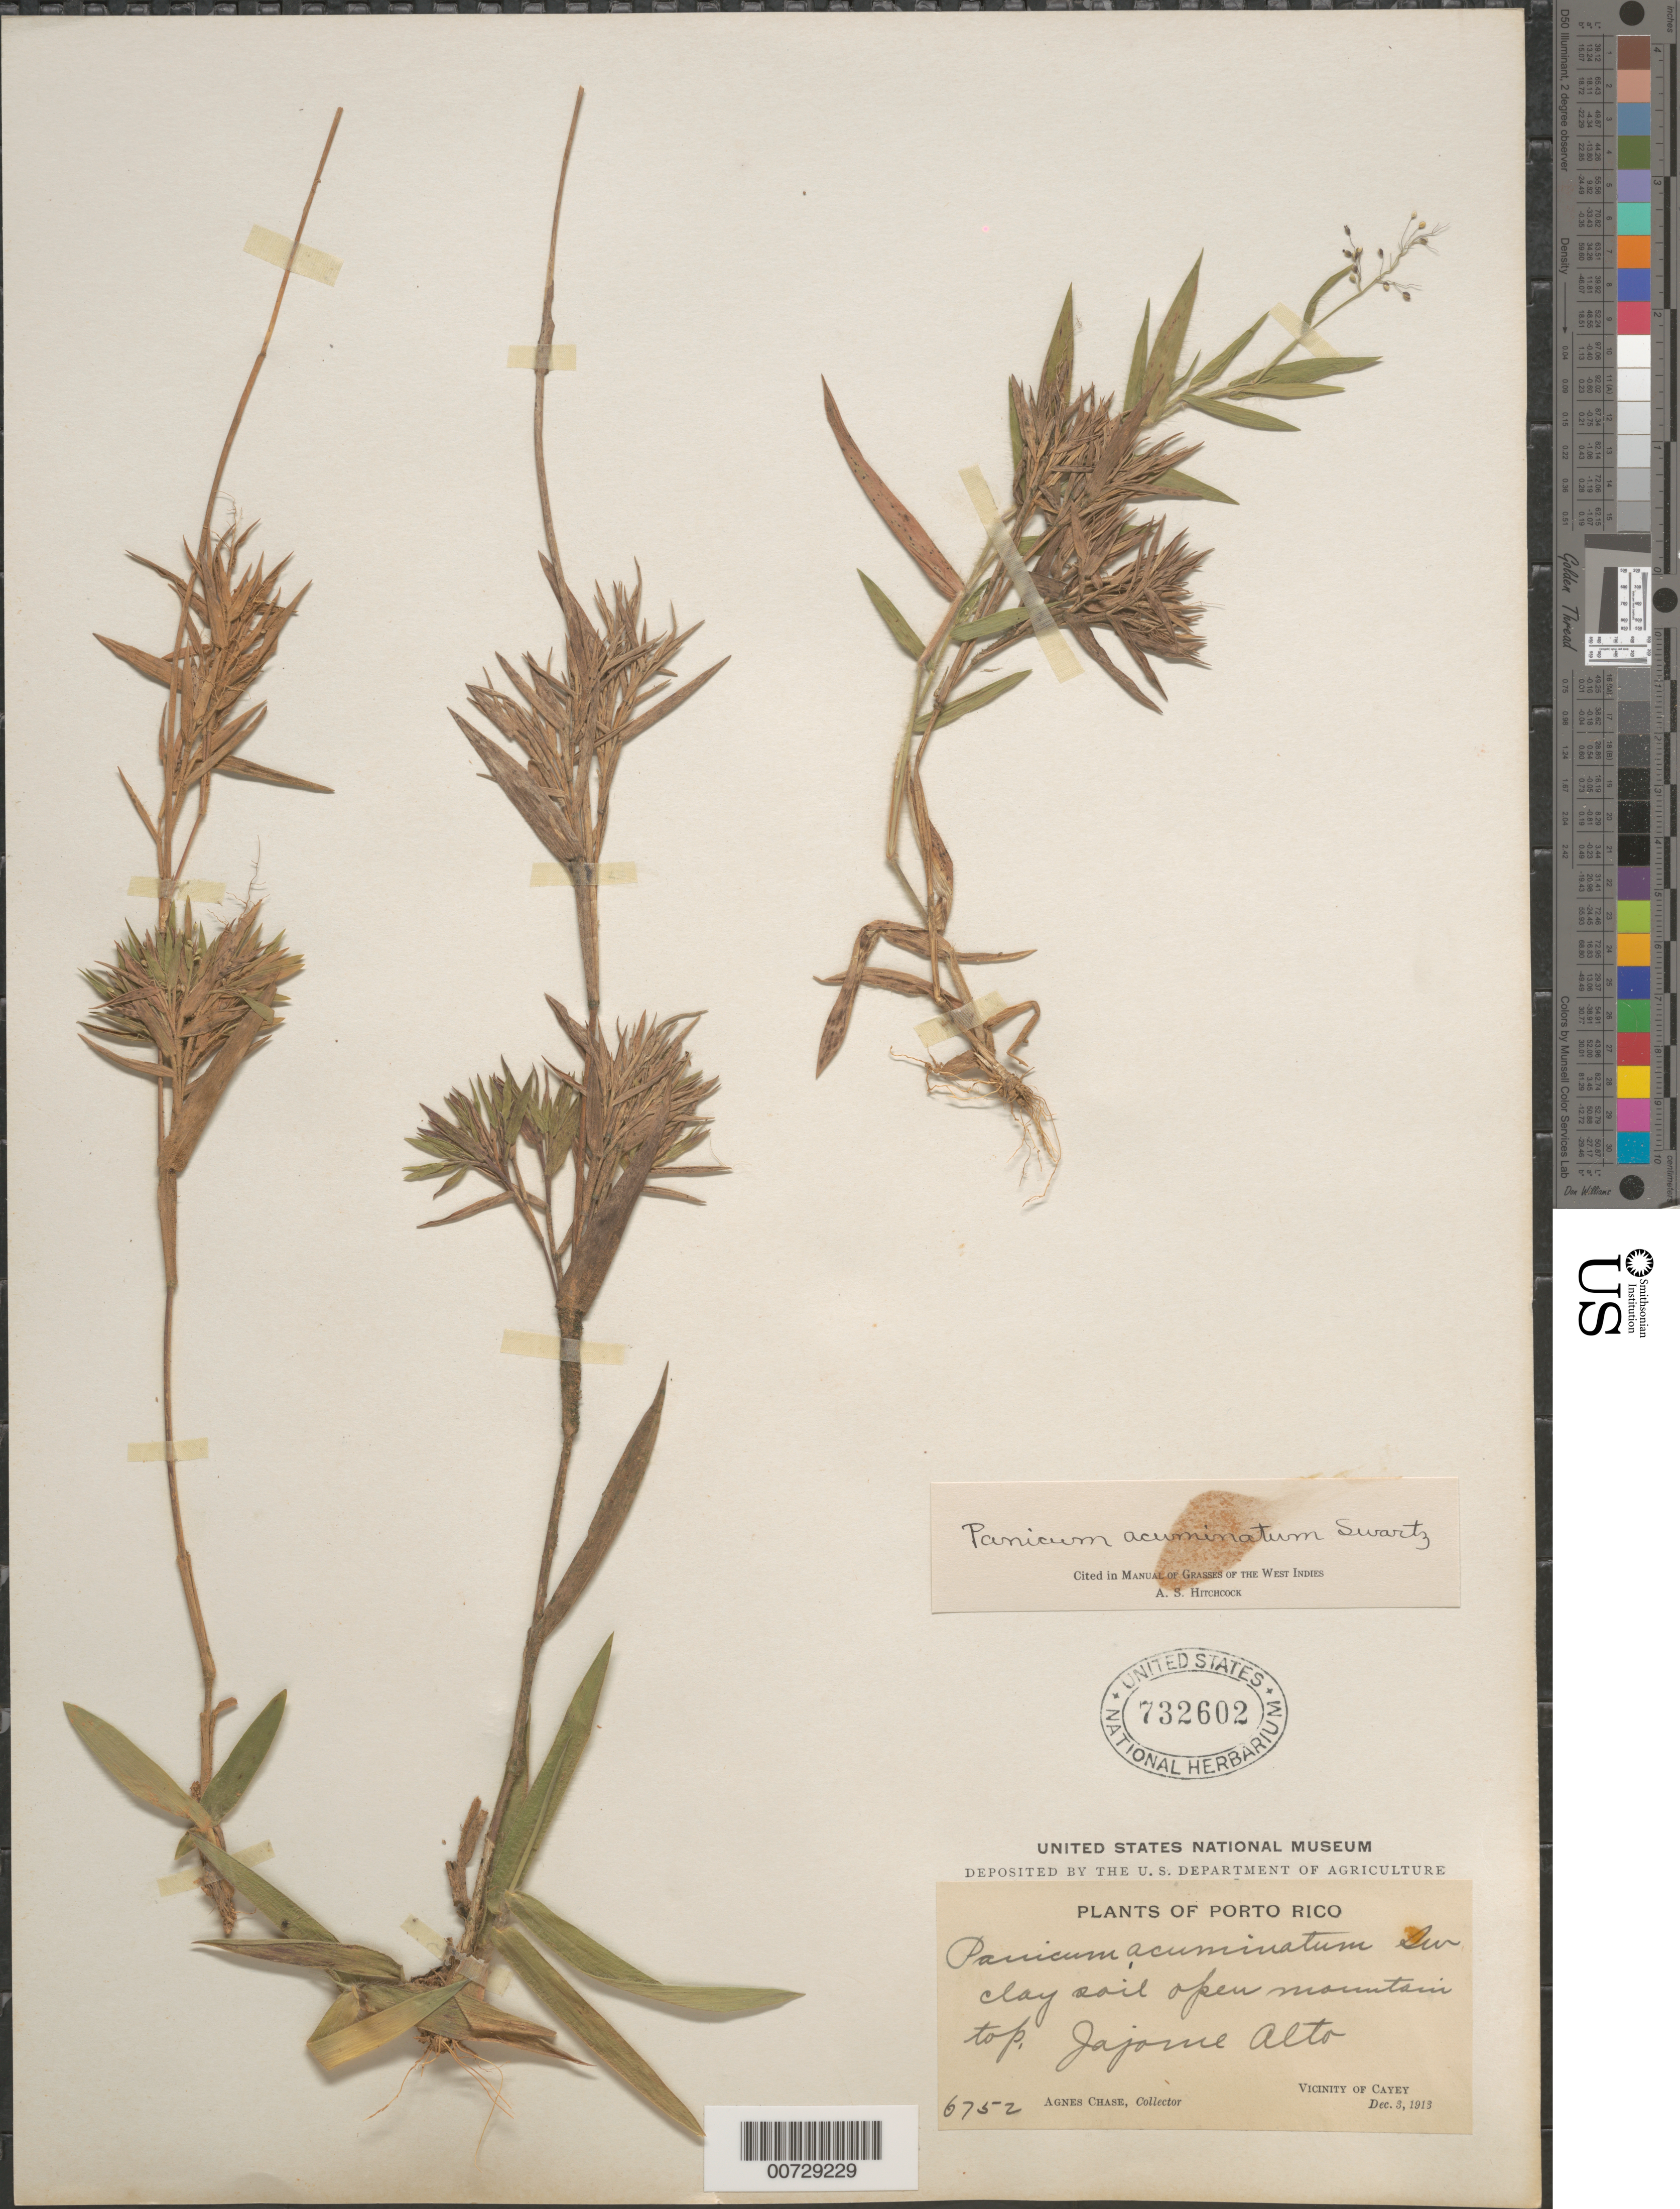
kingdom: Plantae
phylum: Tracheophyta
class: Liliopsida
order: Poales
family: Poaceae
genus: Dichanthelium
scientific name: Dichanthelium acuminatum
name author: (Sw.) Gould & C.A. Clark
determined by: Hitchcock, Albert S.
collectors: A. Chase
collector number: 6752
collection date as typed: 03 Dec 1913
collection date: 1913-12-03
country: Puerto Rico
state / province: Cayey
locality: Jajome Alto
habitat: Clay soil open mountain top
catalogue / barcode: US 732602